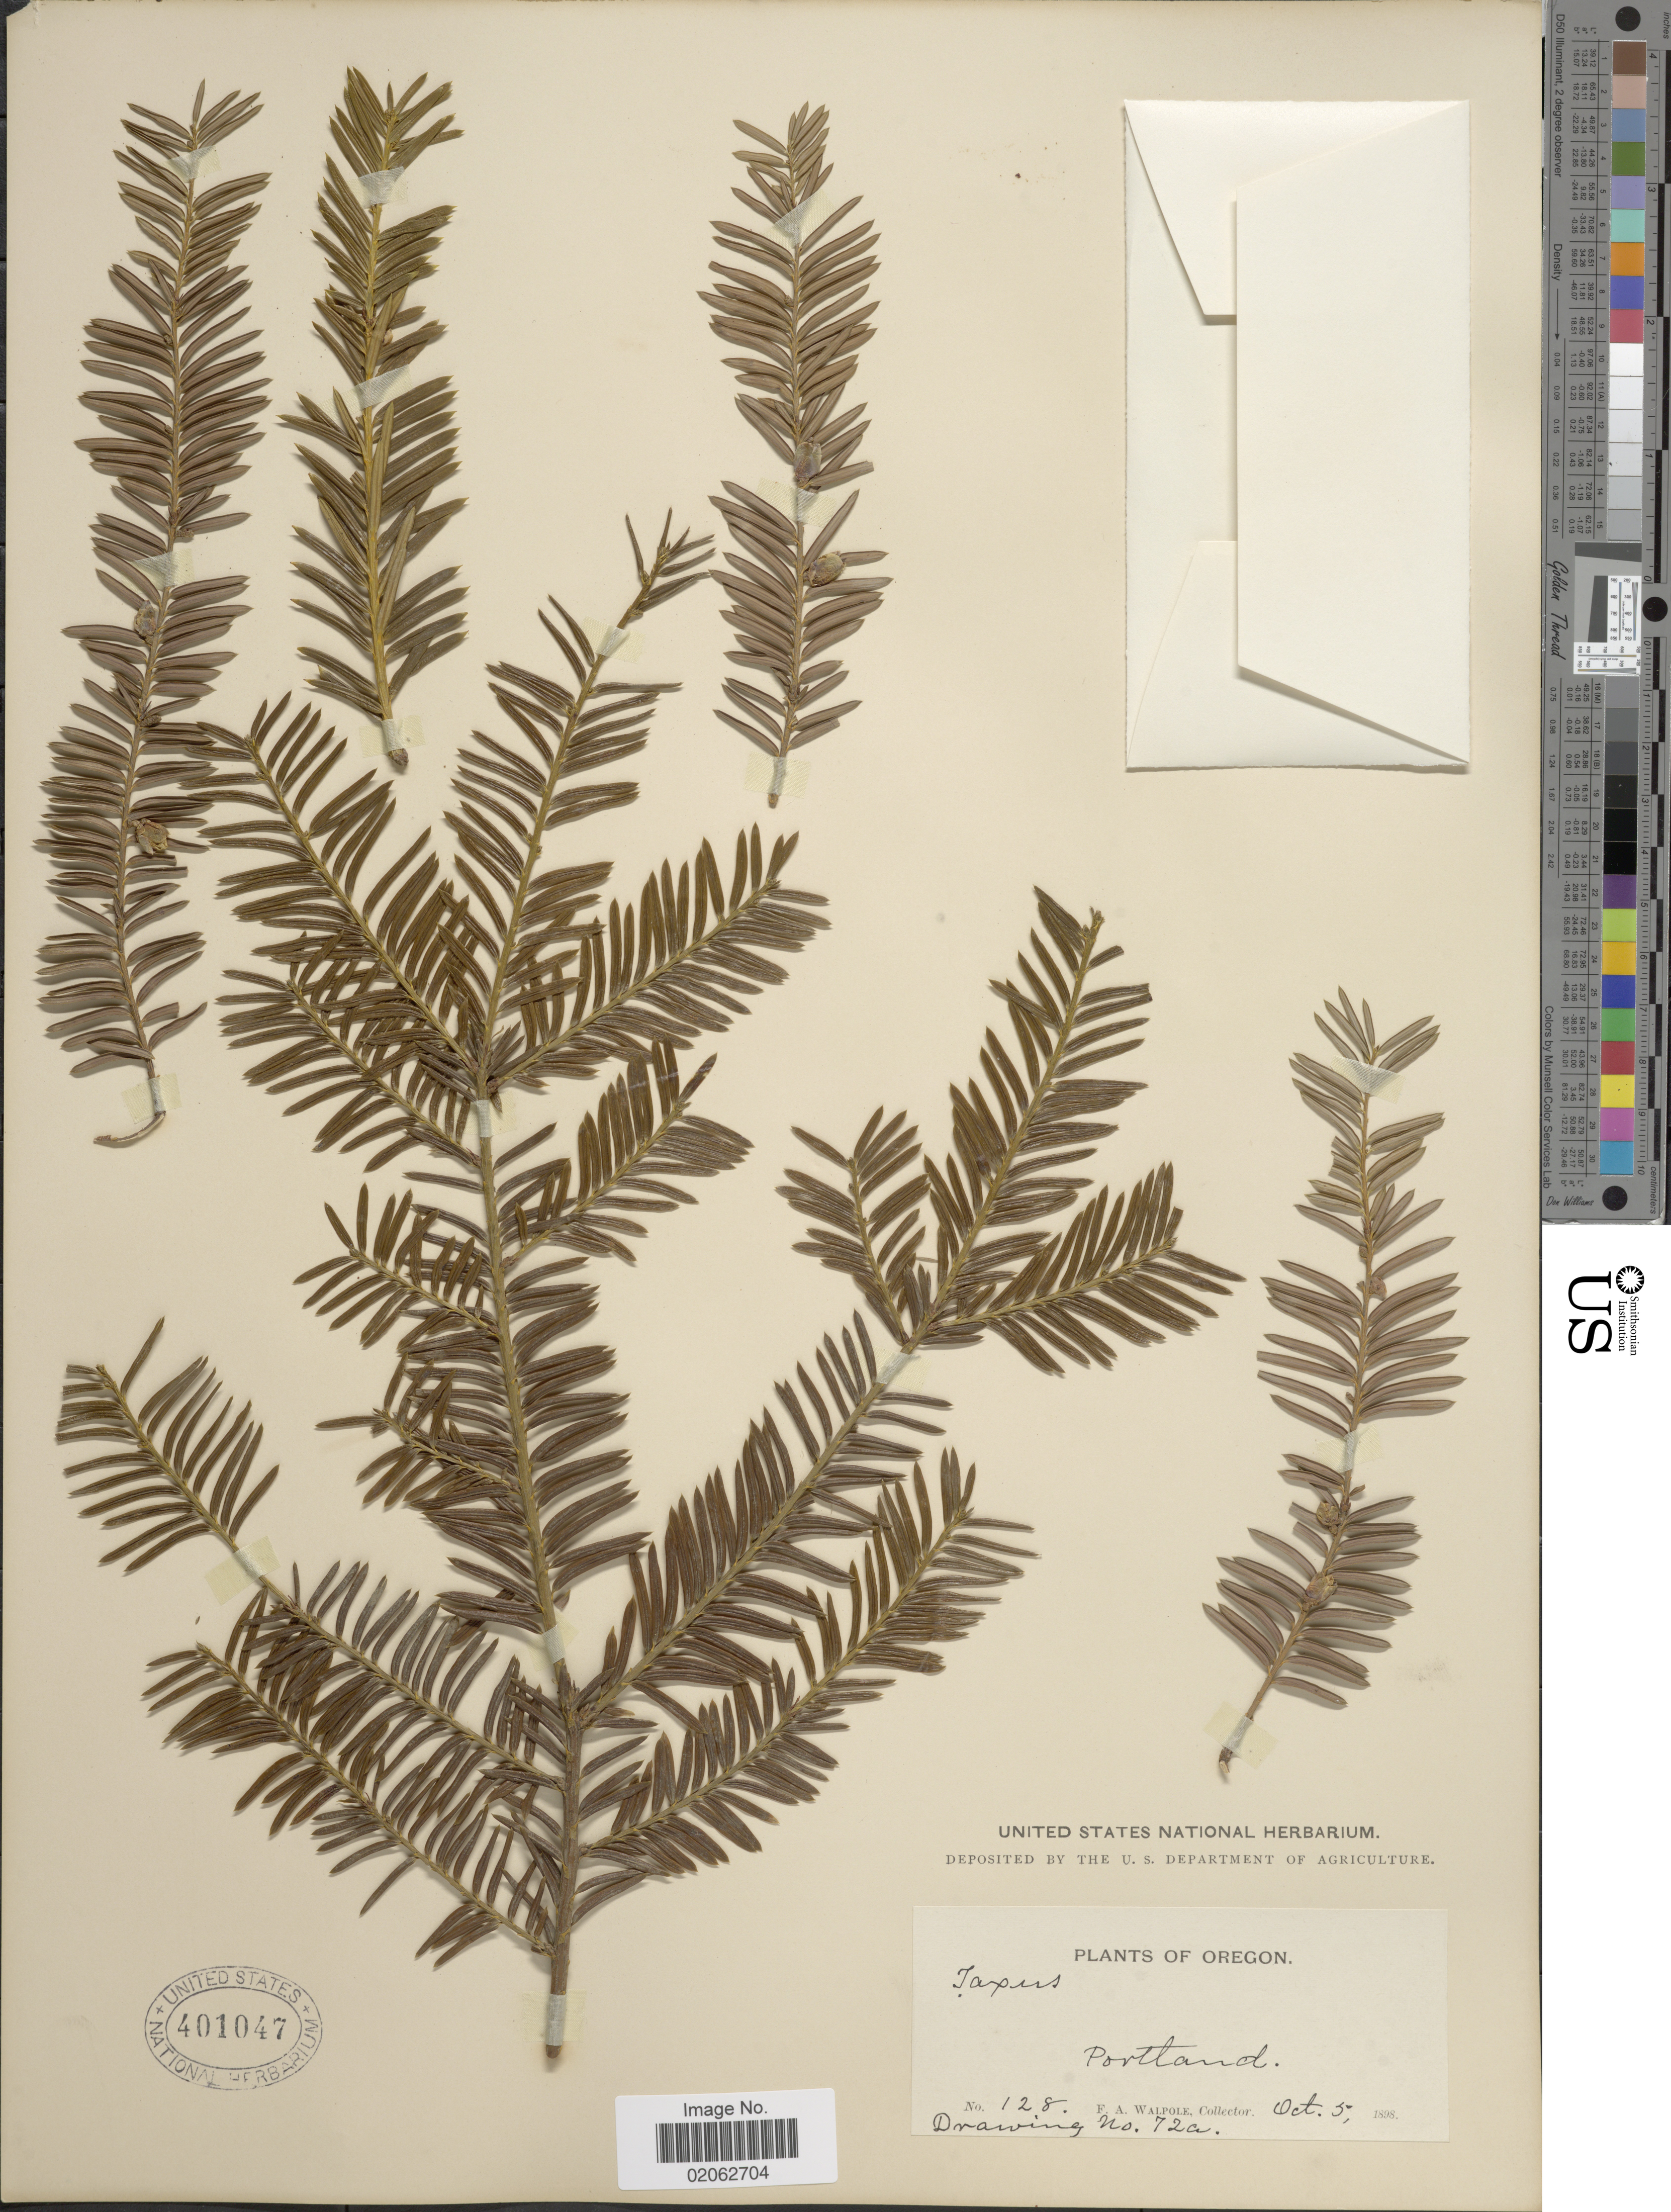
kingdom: Plantae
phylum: Tracheophyta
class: Pinopsida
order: Pinales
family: Taxaceae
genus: Taxus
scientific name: Taxus brevifolia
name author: Nutt.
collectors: F. Walpole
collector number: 128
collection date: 1898-10-05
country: United States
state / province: Oregon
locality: Portland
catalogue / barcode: US 401047